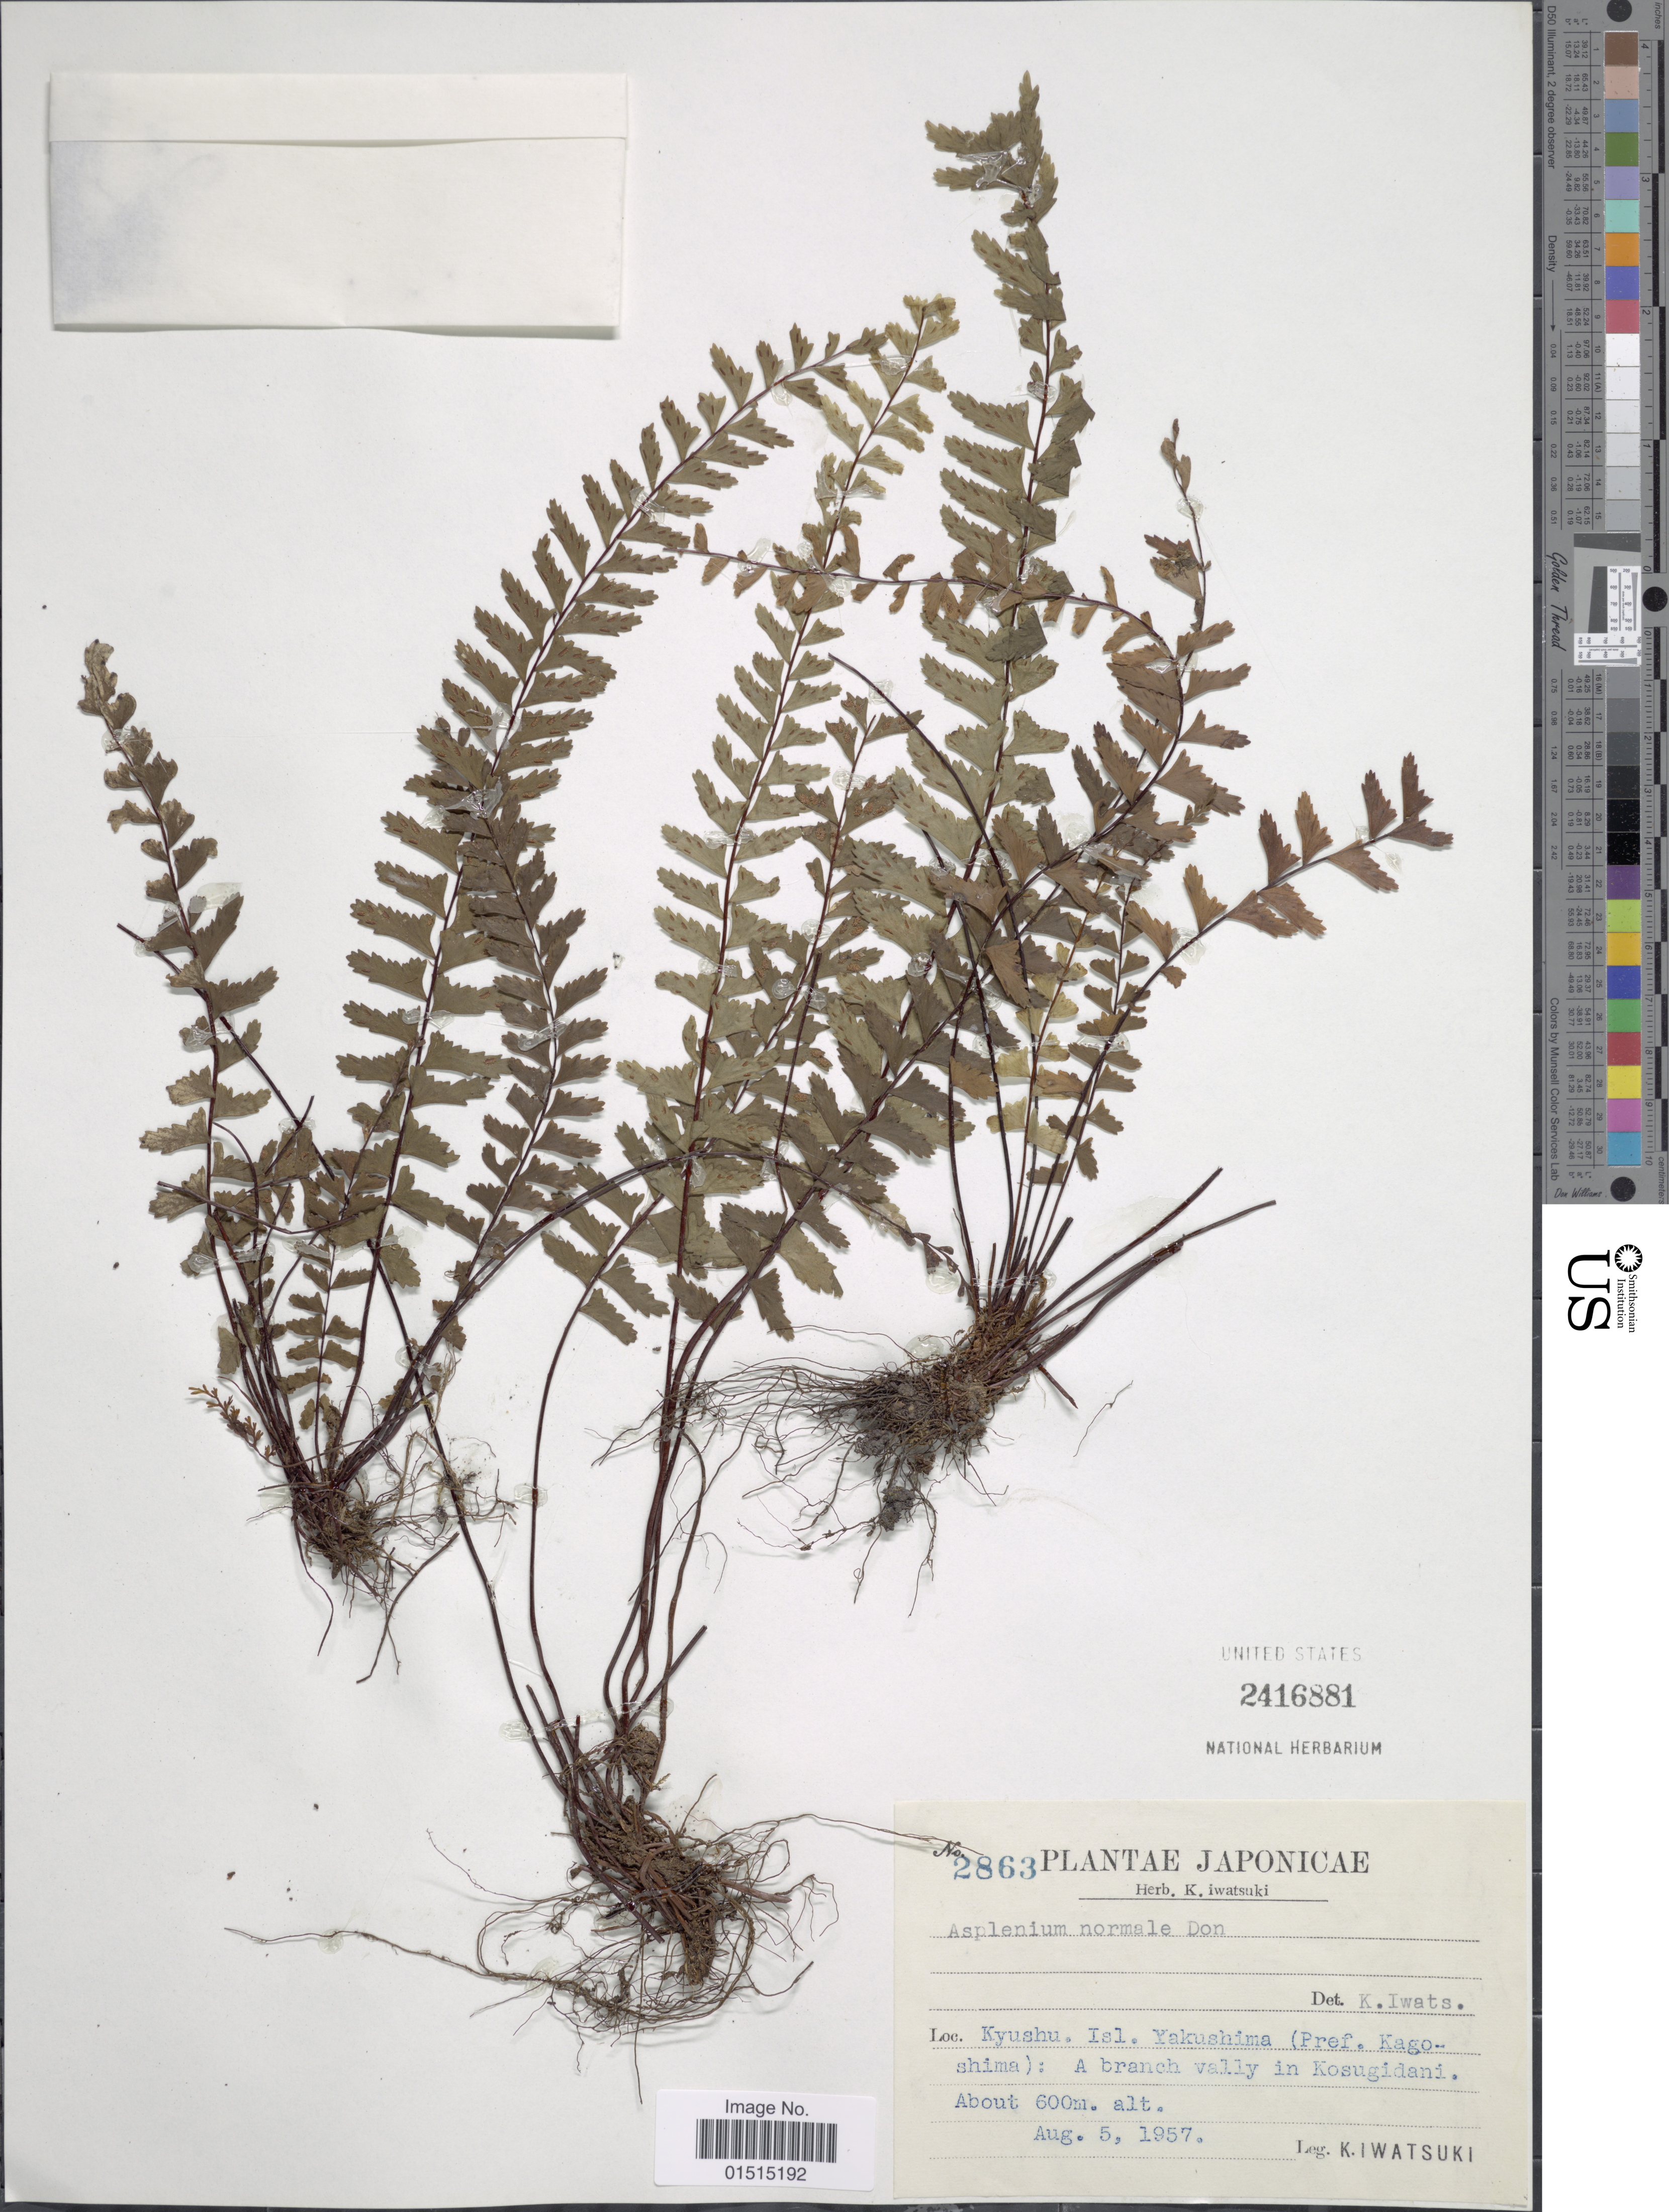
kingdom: Plantae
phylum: Tracheophyta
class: Polypodiopsida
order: Polypodiales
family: Aspleniaceae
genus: Asplenium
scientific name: Asplenium normale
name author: D. Don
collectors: K. Iwatsuki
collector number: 2863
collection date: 1957-08-05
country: Japan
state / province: Kagosima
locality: Kyushu. Isl. Yakushima: A branch valley in Kosugidani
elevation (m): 600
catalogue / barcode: US 2416881